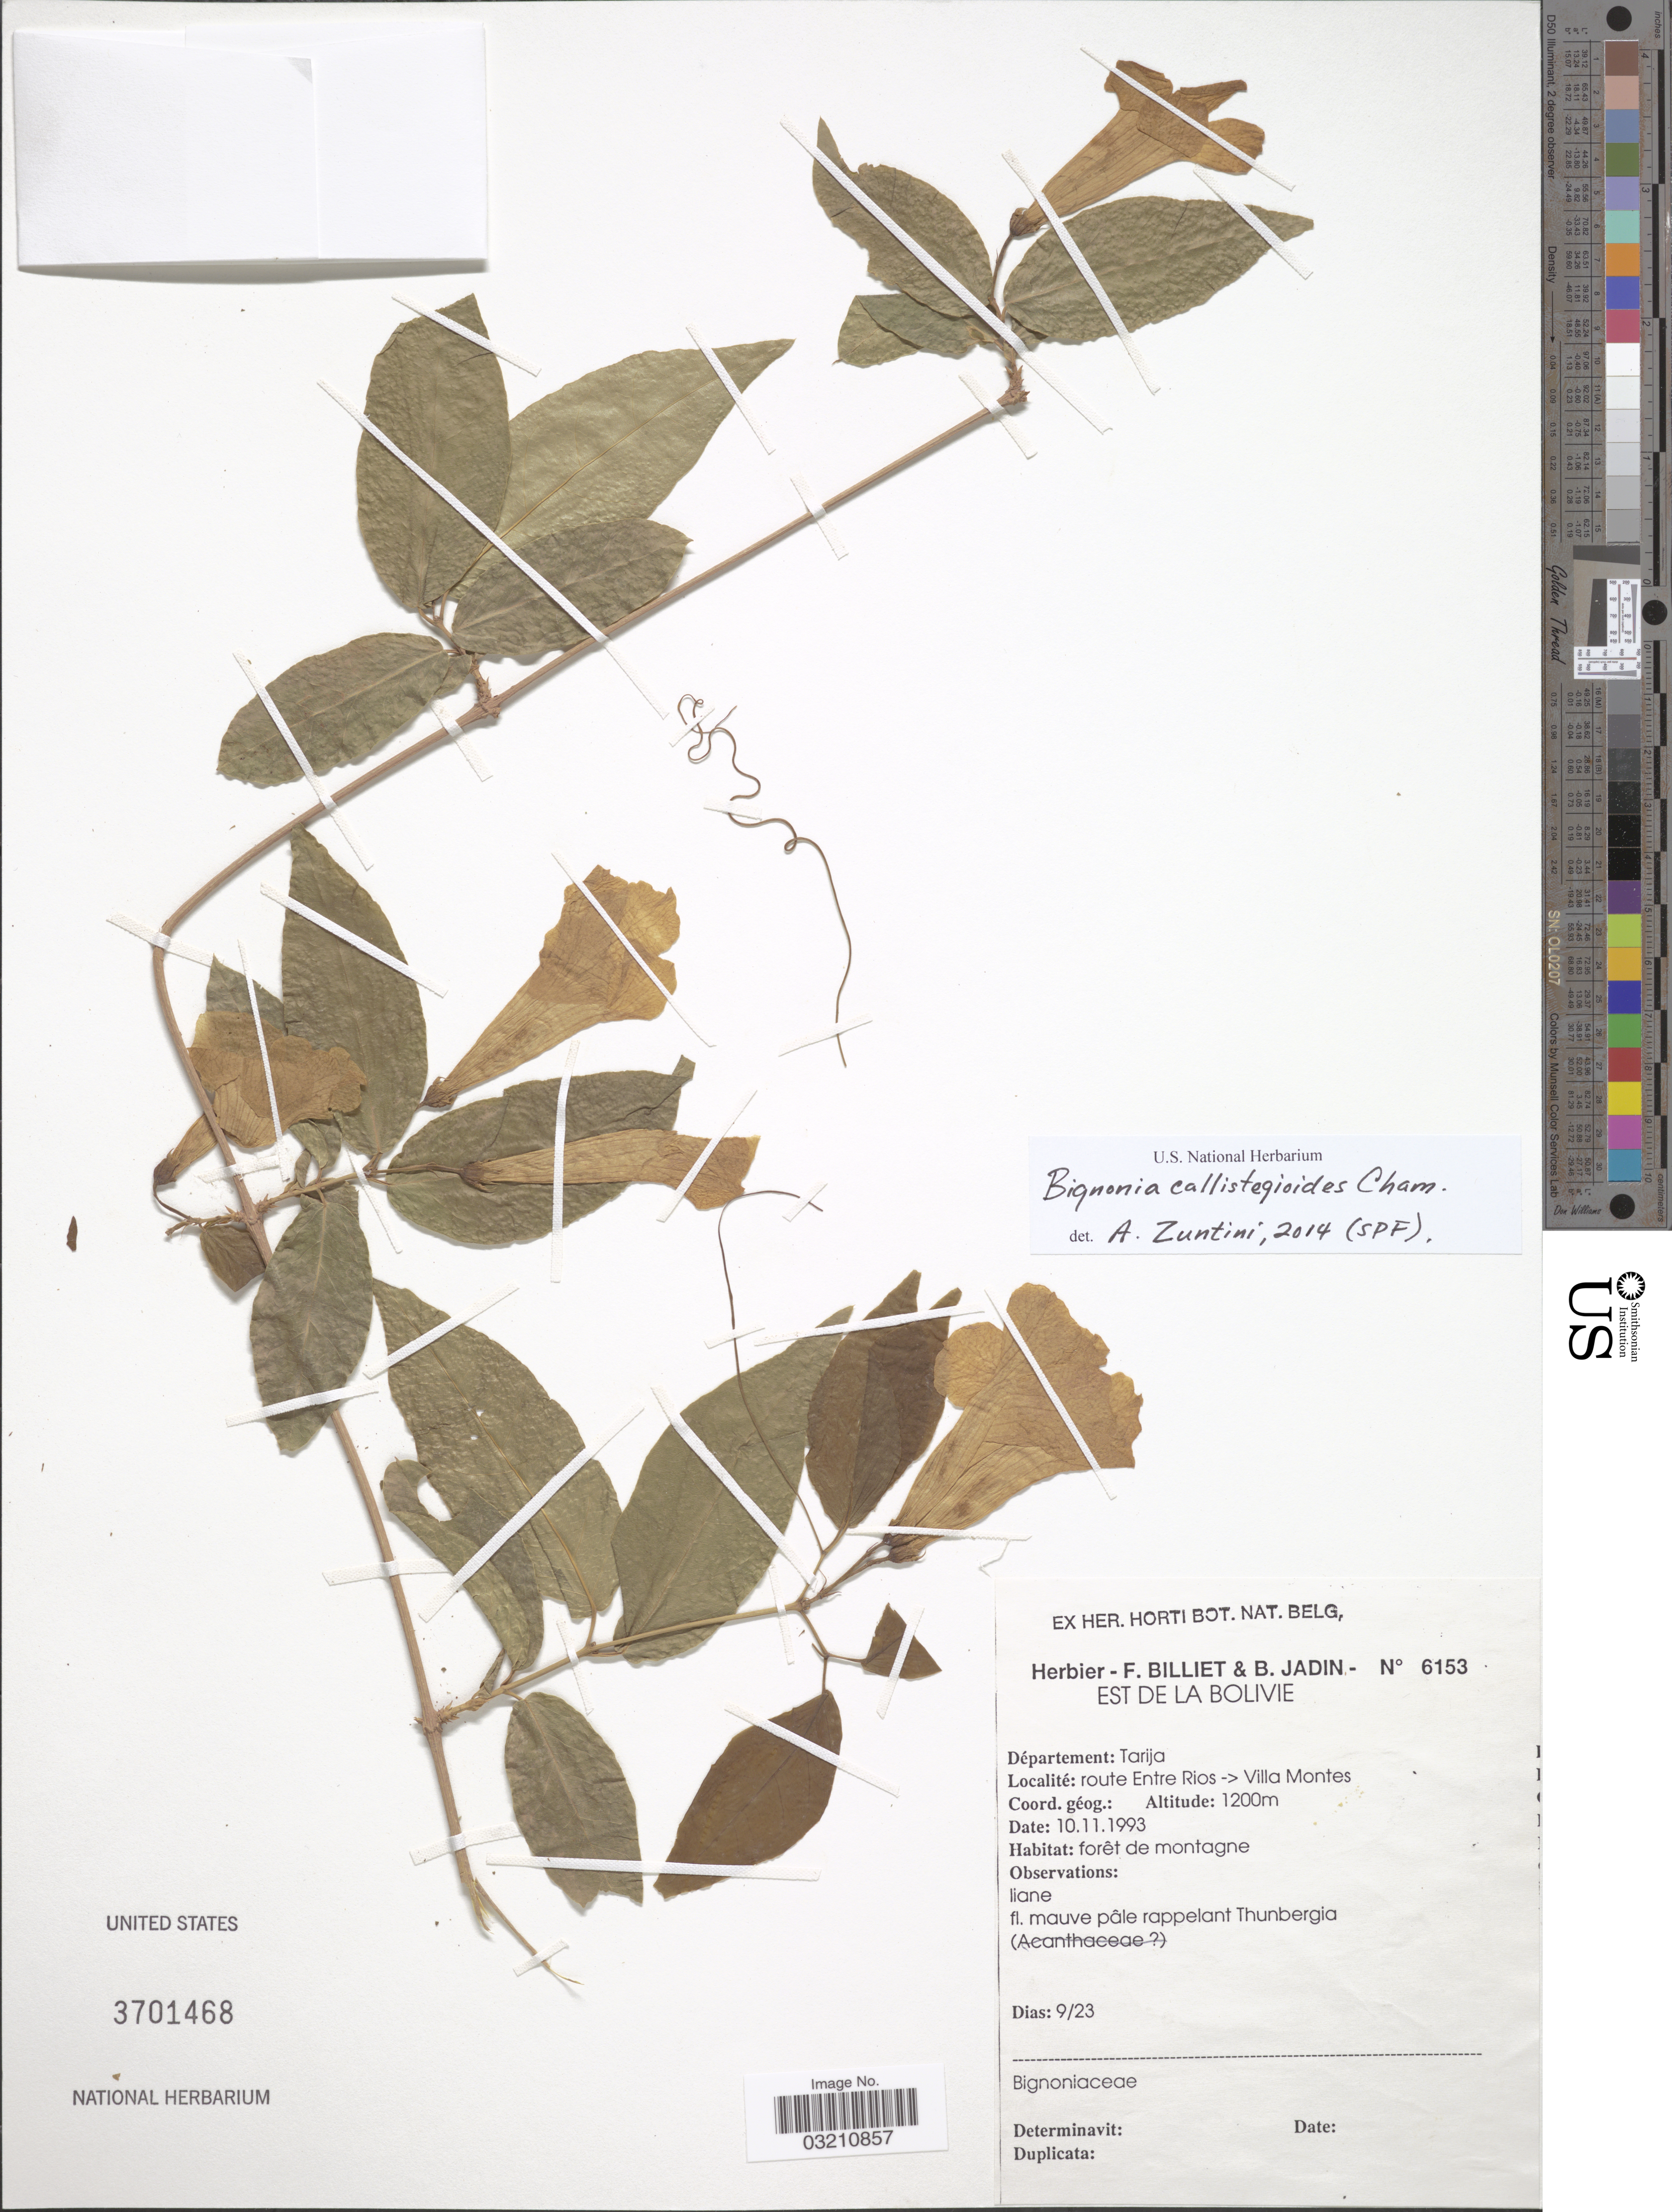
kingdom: Plantae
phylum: Tracheophyta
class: Magnoliopsida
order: Lamiales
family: Bignoniaceae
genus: Bignonia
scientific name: Bignonia callistegioides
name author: Cham.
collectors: ex herb. F. Billiet & B. Jadin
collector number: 6153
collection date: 1993-11-10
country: Bolivia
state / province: Tarija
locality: Département: Tarija. Route Entre Rios -> Villa Montes.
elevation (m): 1200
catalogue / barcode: US 3701468